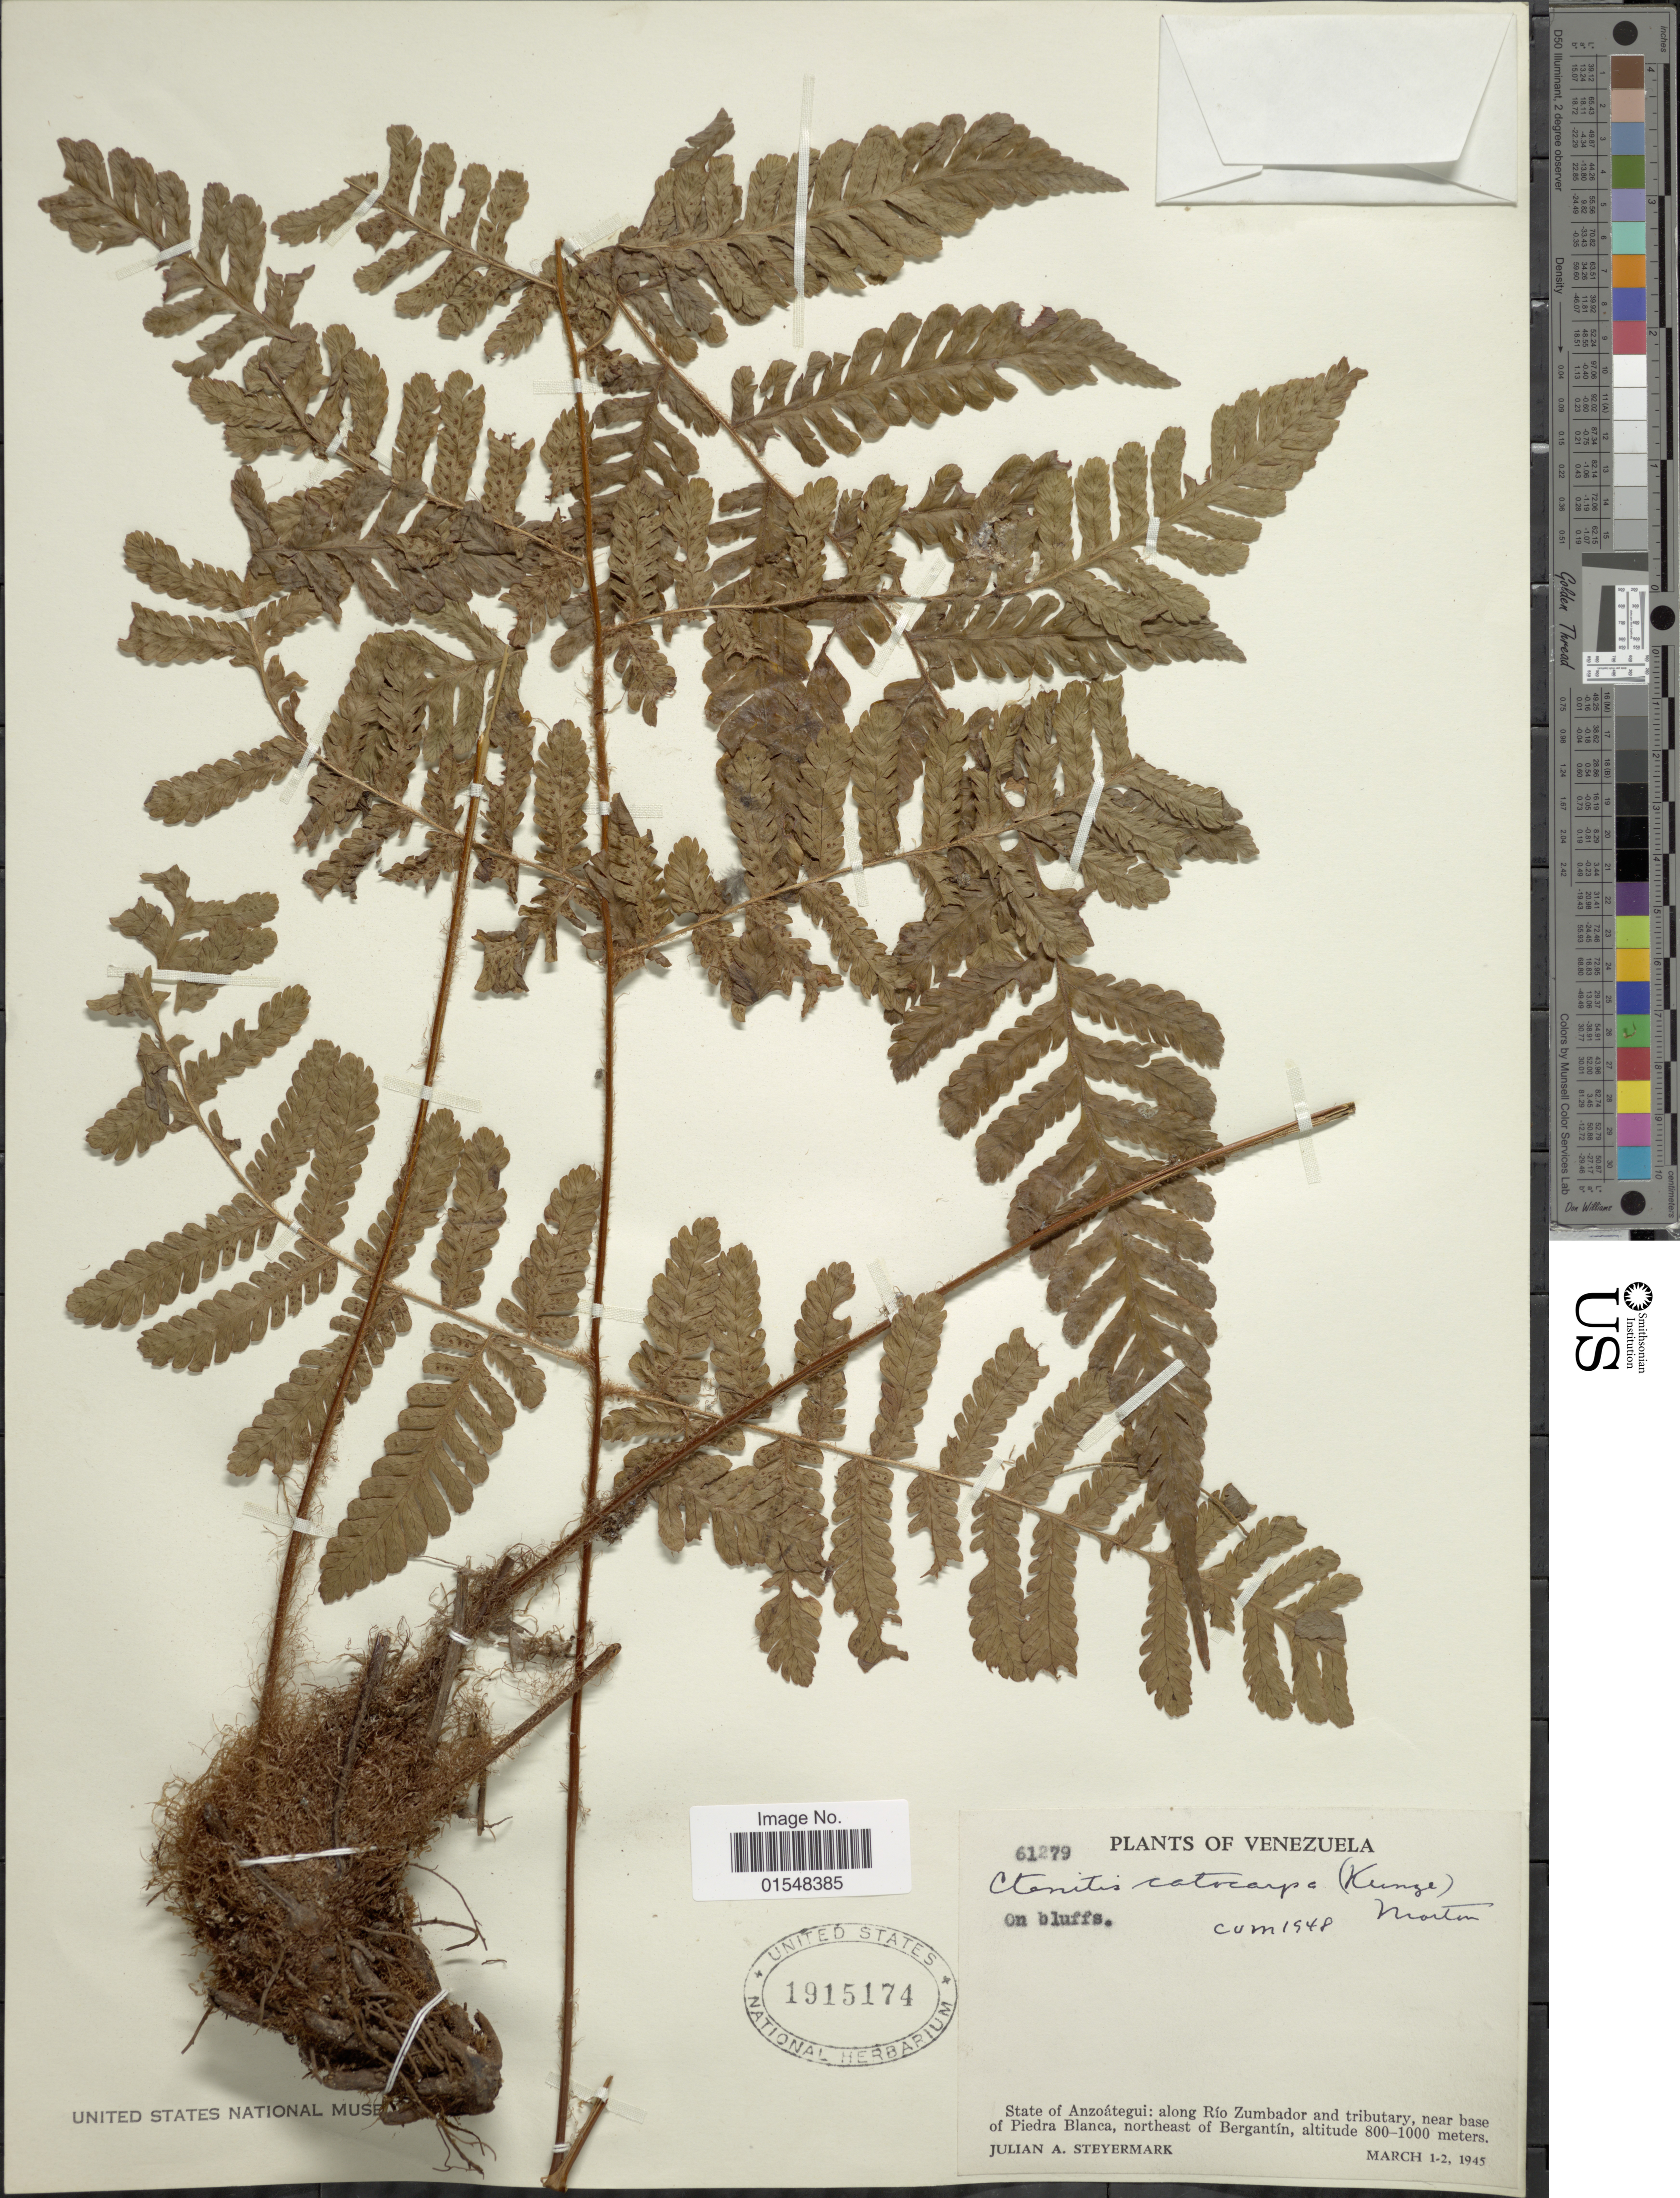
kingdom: Plantae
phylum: Tracheophyta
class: Polypodiopsida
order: Polypodiales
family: Dryopteridaceae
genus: Ctenitis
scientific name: Ctenitis sloanei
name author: (Poepp. ex Spreng.) C.V. Morton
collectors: J. Steyermark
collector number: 61279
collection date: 1945-03-01/1945-03-02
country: Venezuela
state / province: Anzoategui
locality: Along Río Zumbador and tributary, near base of Piedra Blanca, northeast of Bergantín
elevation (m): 800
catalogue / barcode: US 1915174